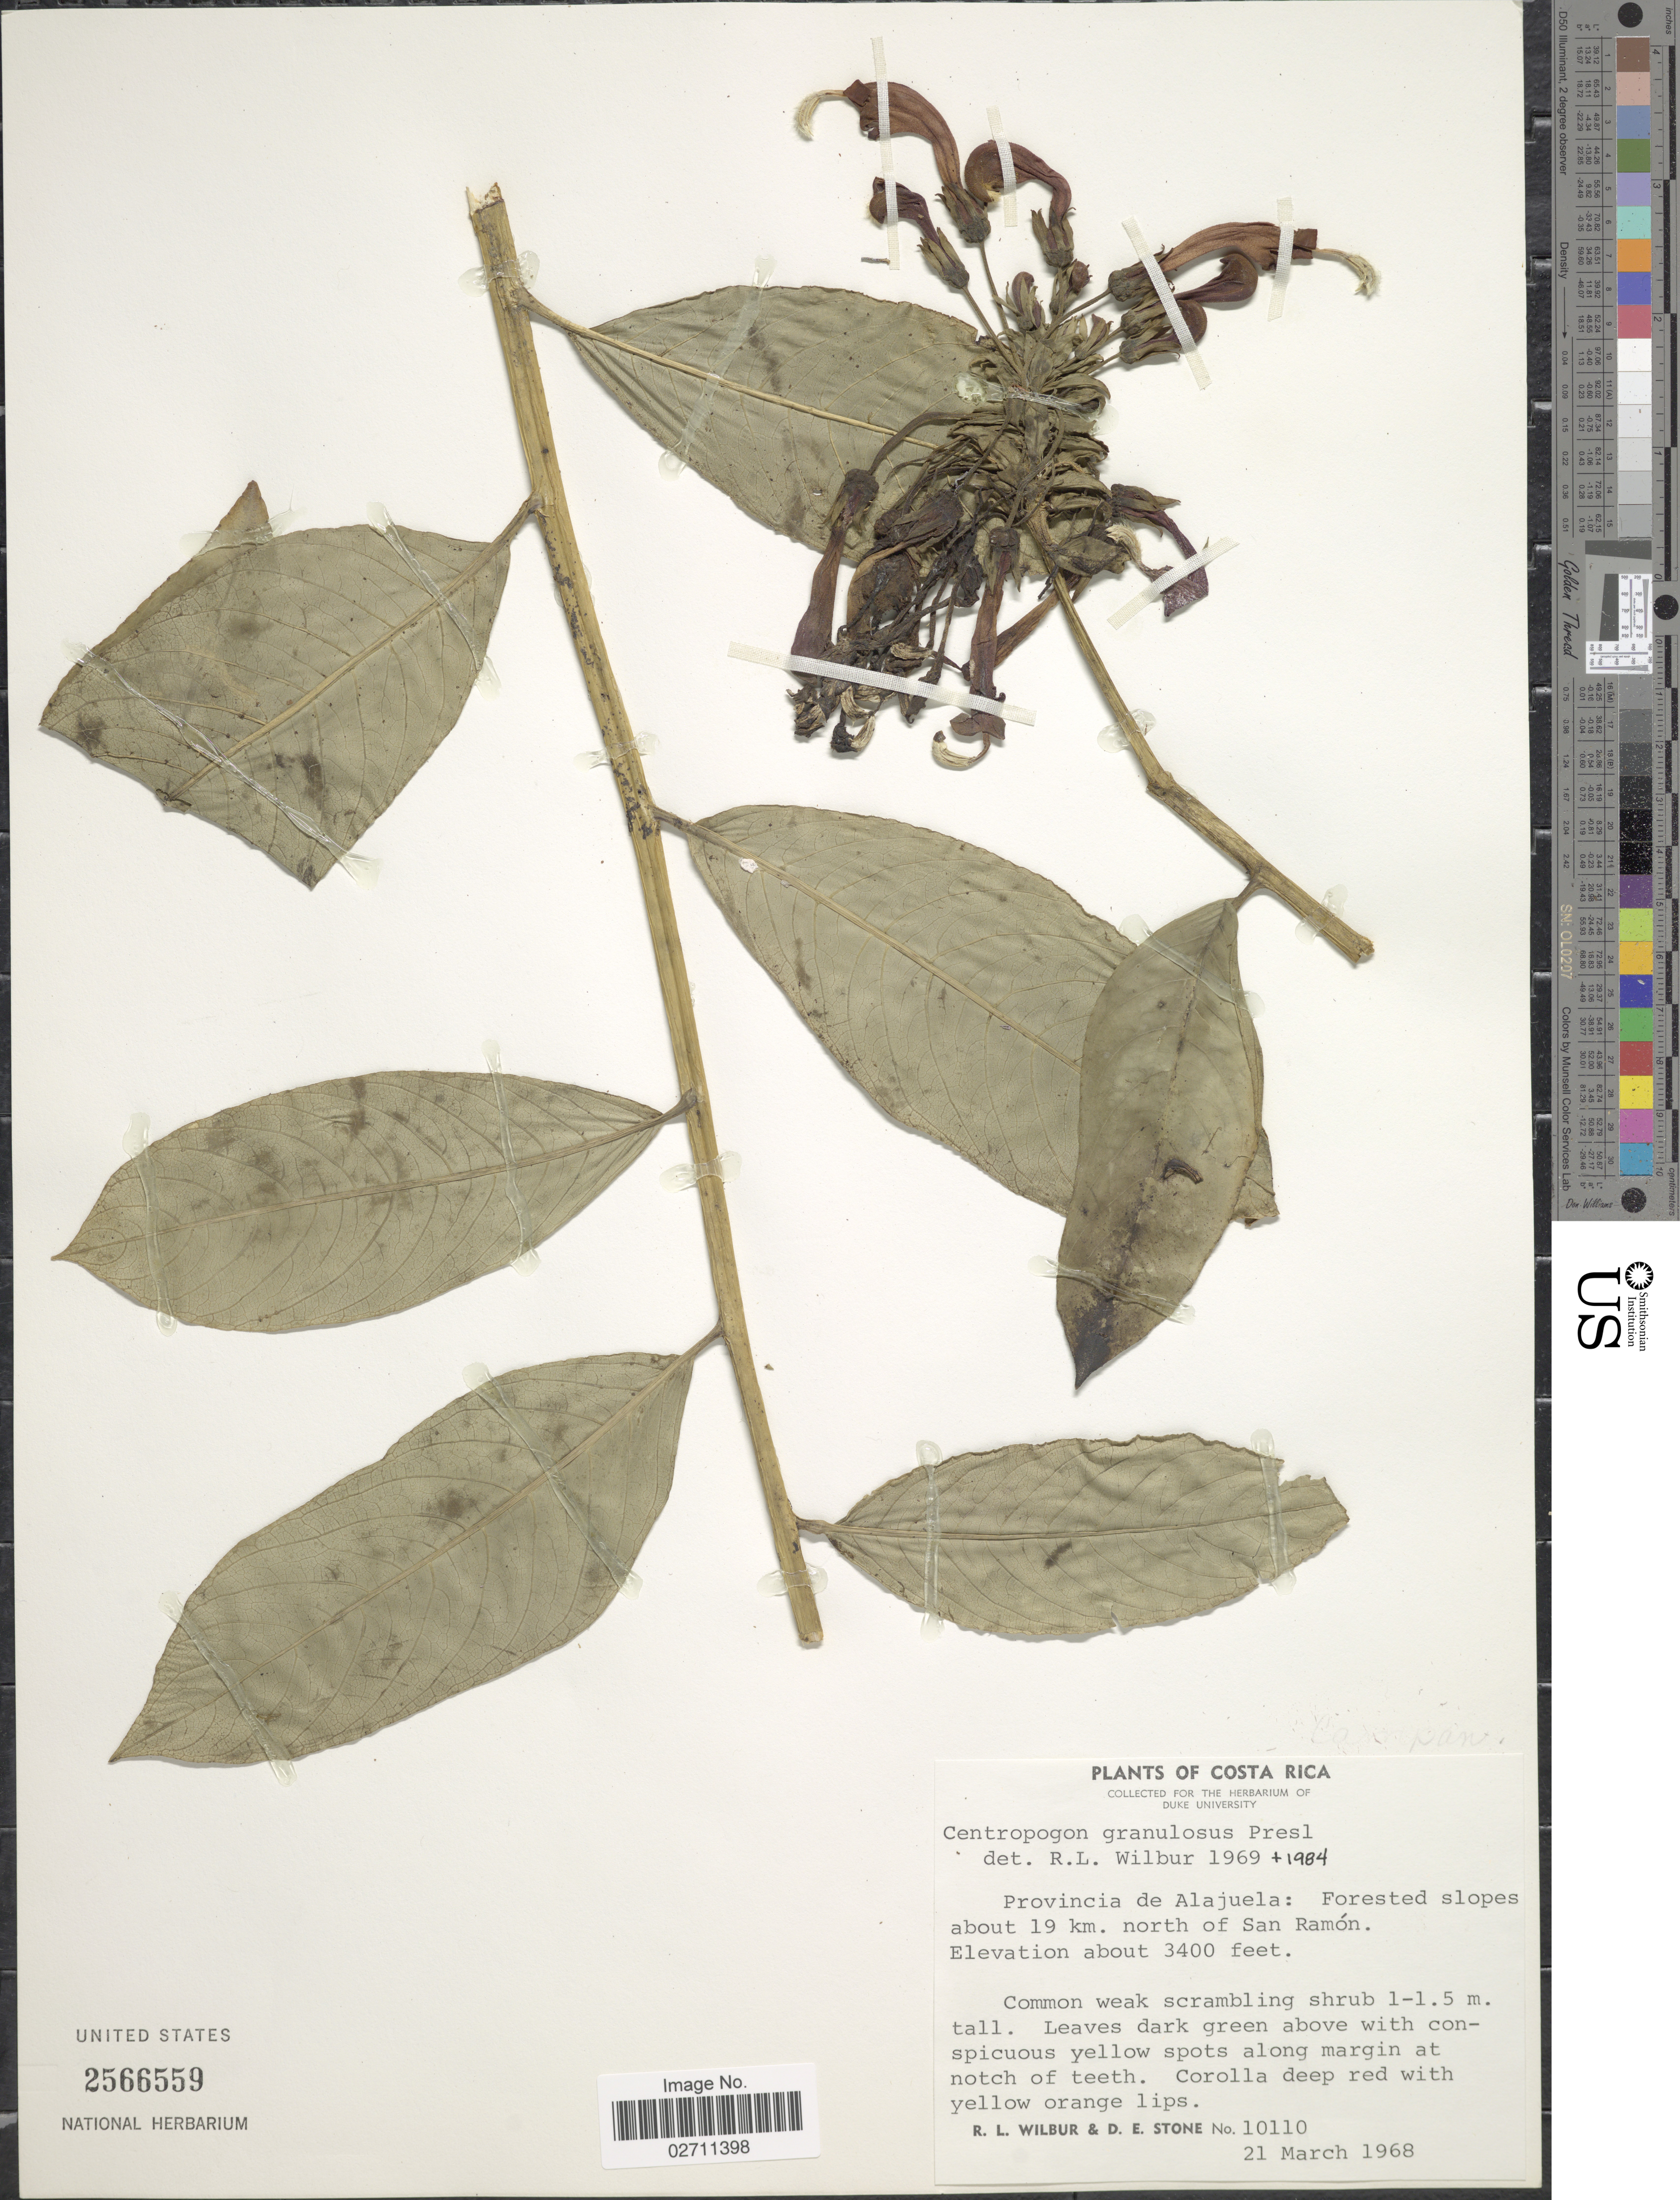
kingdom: Plantae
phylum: Tracheophyta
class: Magnoliopsida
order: Asterales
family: Campanulaceae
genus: Centropogon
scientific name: Centropogon granulosus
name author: C. Presl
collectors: R. L. Wilbur & D. E. Stone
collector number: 10110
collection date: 1968-03-21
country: Costa Rica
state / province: Alajuela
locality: Forested slopes about 19 km. north of San Ramon.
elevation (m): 1036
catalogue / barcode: US 2566559